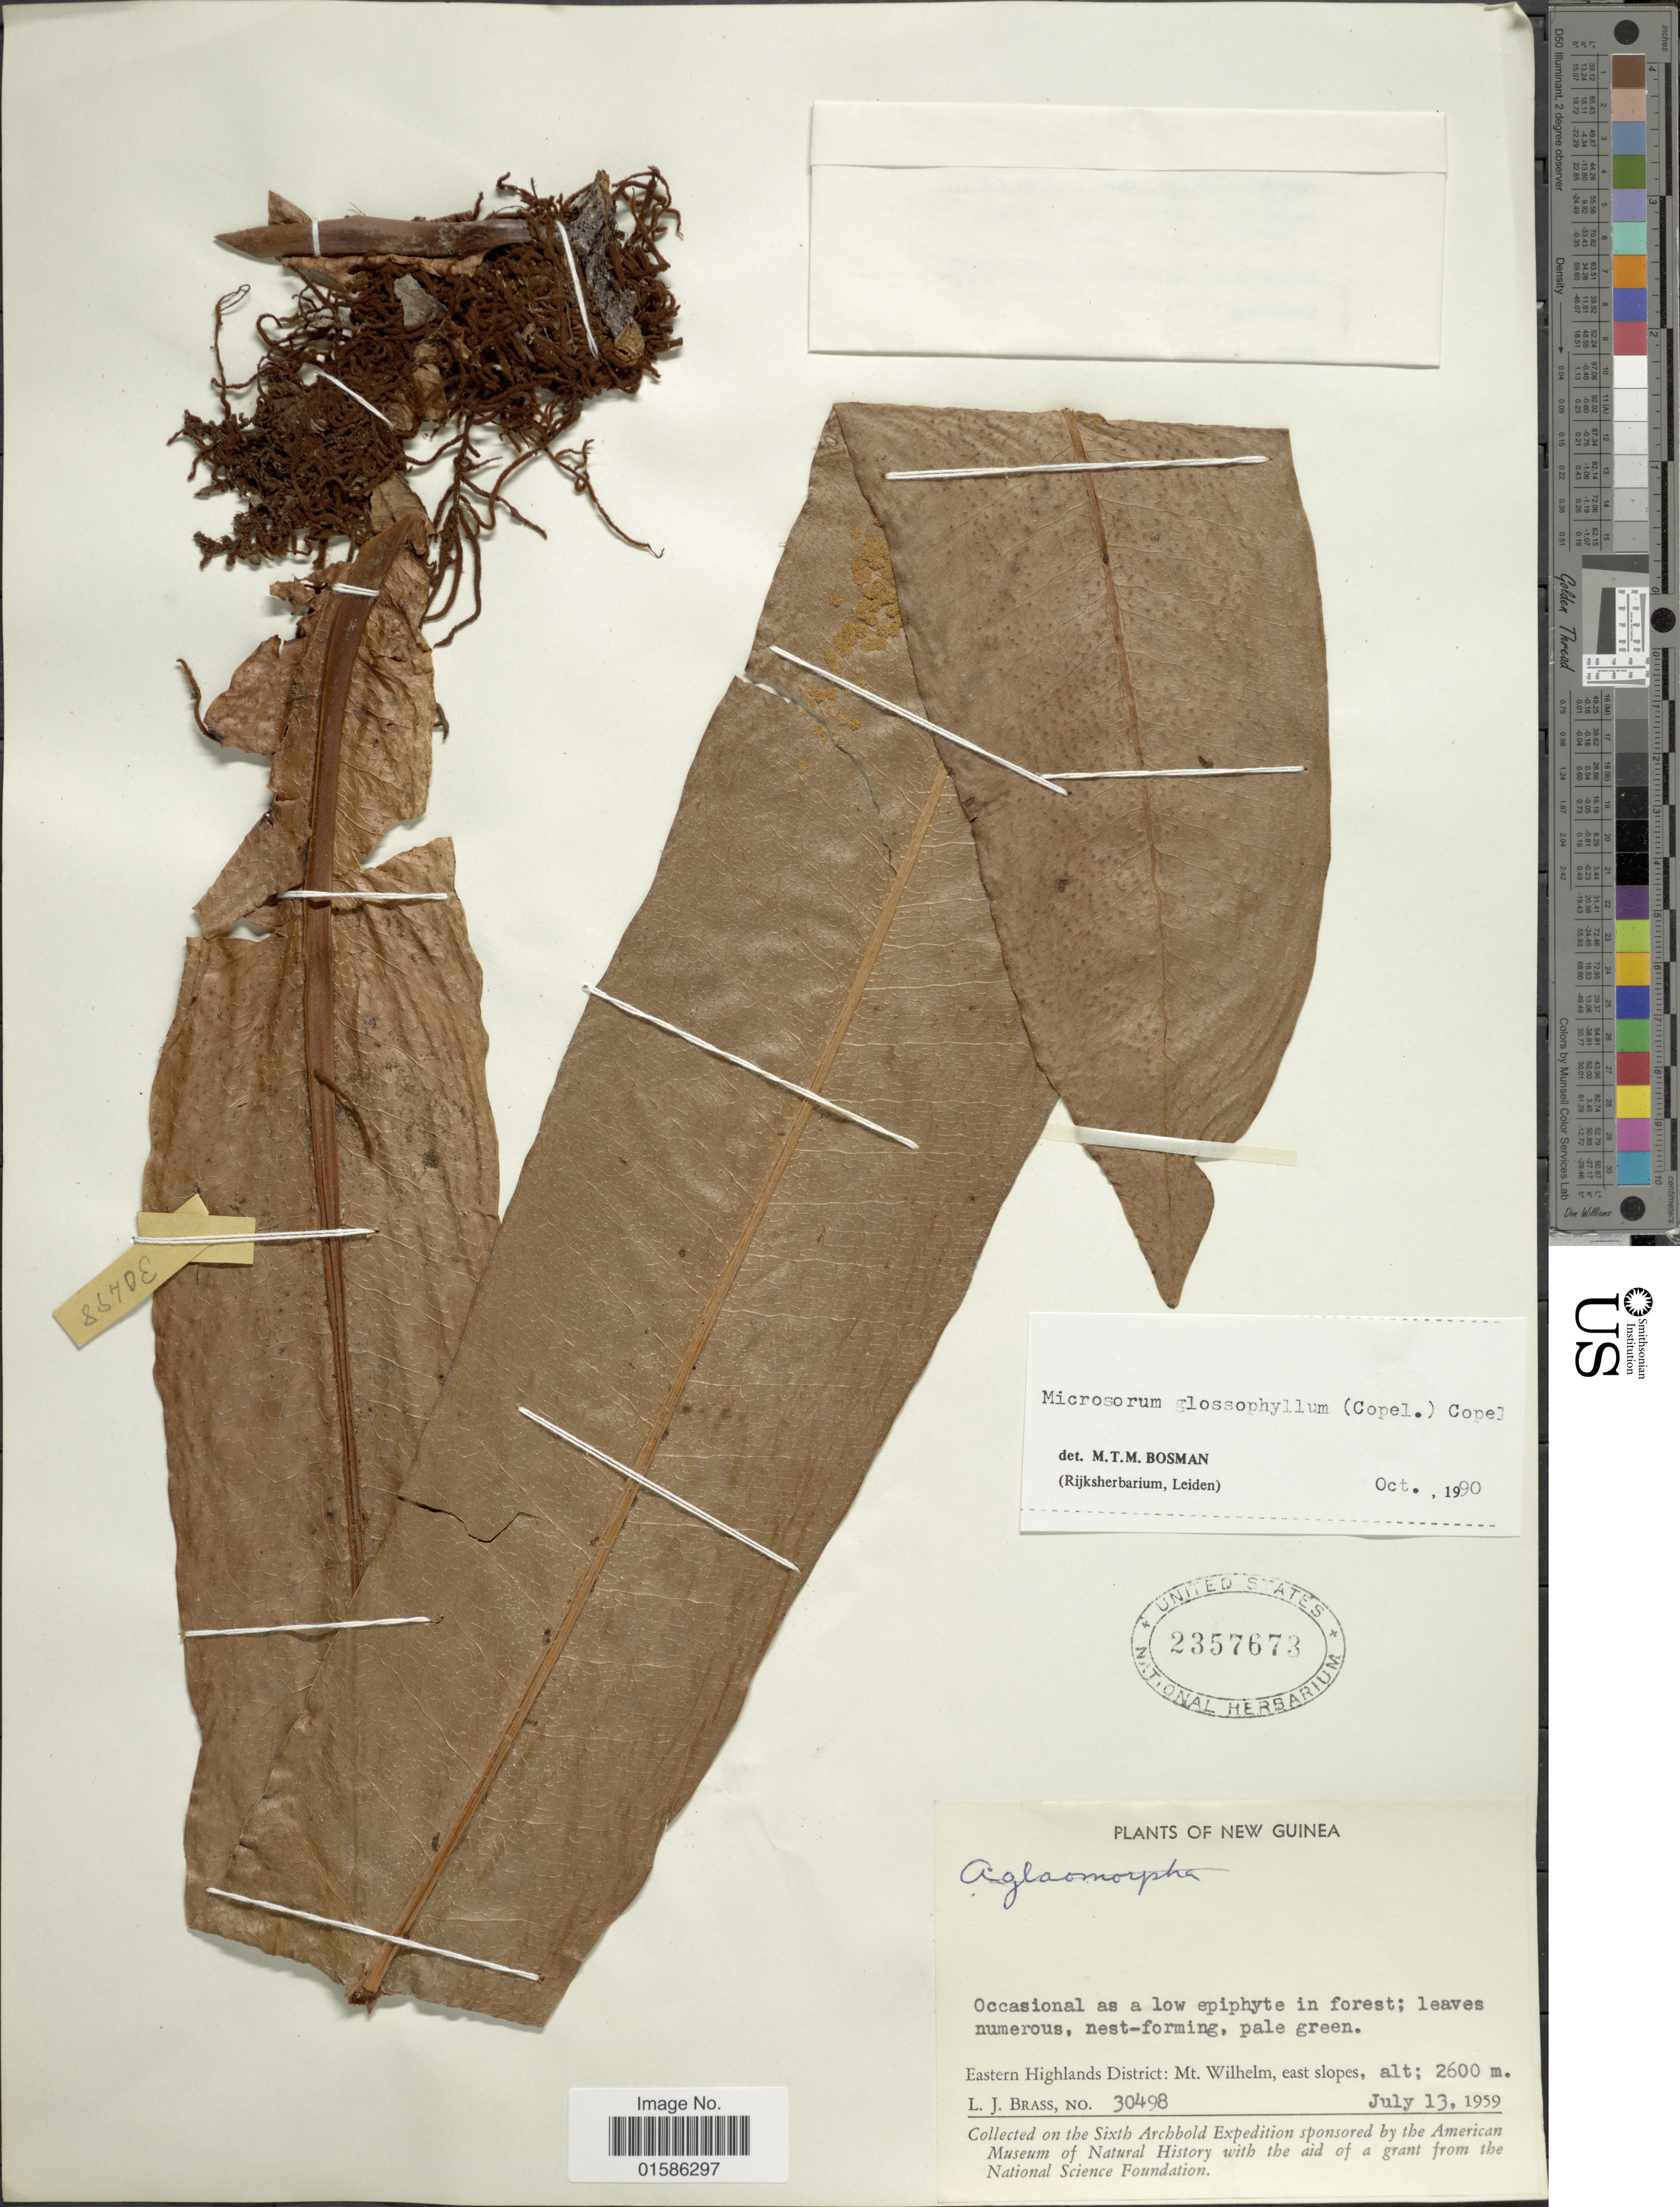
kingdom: Plantae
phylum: Tracheophyta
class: Polypodiopsida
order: Polypodiales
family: Polypodiaceae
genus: Microsorum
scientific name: Microsorum glossophyllum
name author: (Copel.) Copel.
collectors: L. J. Brass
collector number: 30498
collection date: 1959-07-13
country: Papua New Guinea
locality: New Guinea, Eastern Highlands District: Mt. Wilhelm, east slopes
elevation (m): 2600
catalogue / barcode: US 2357673